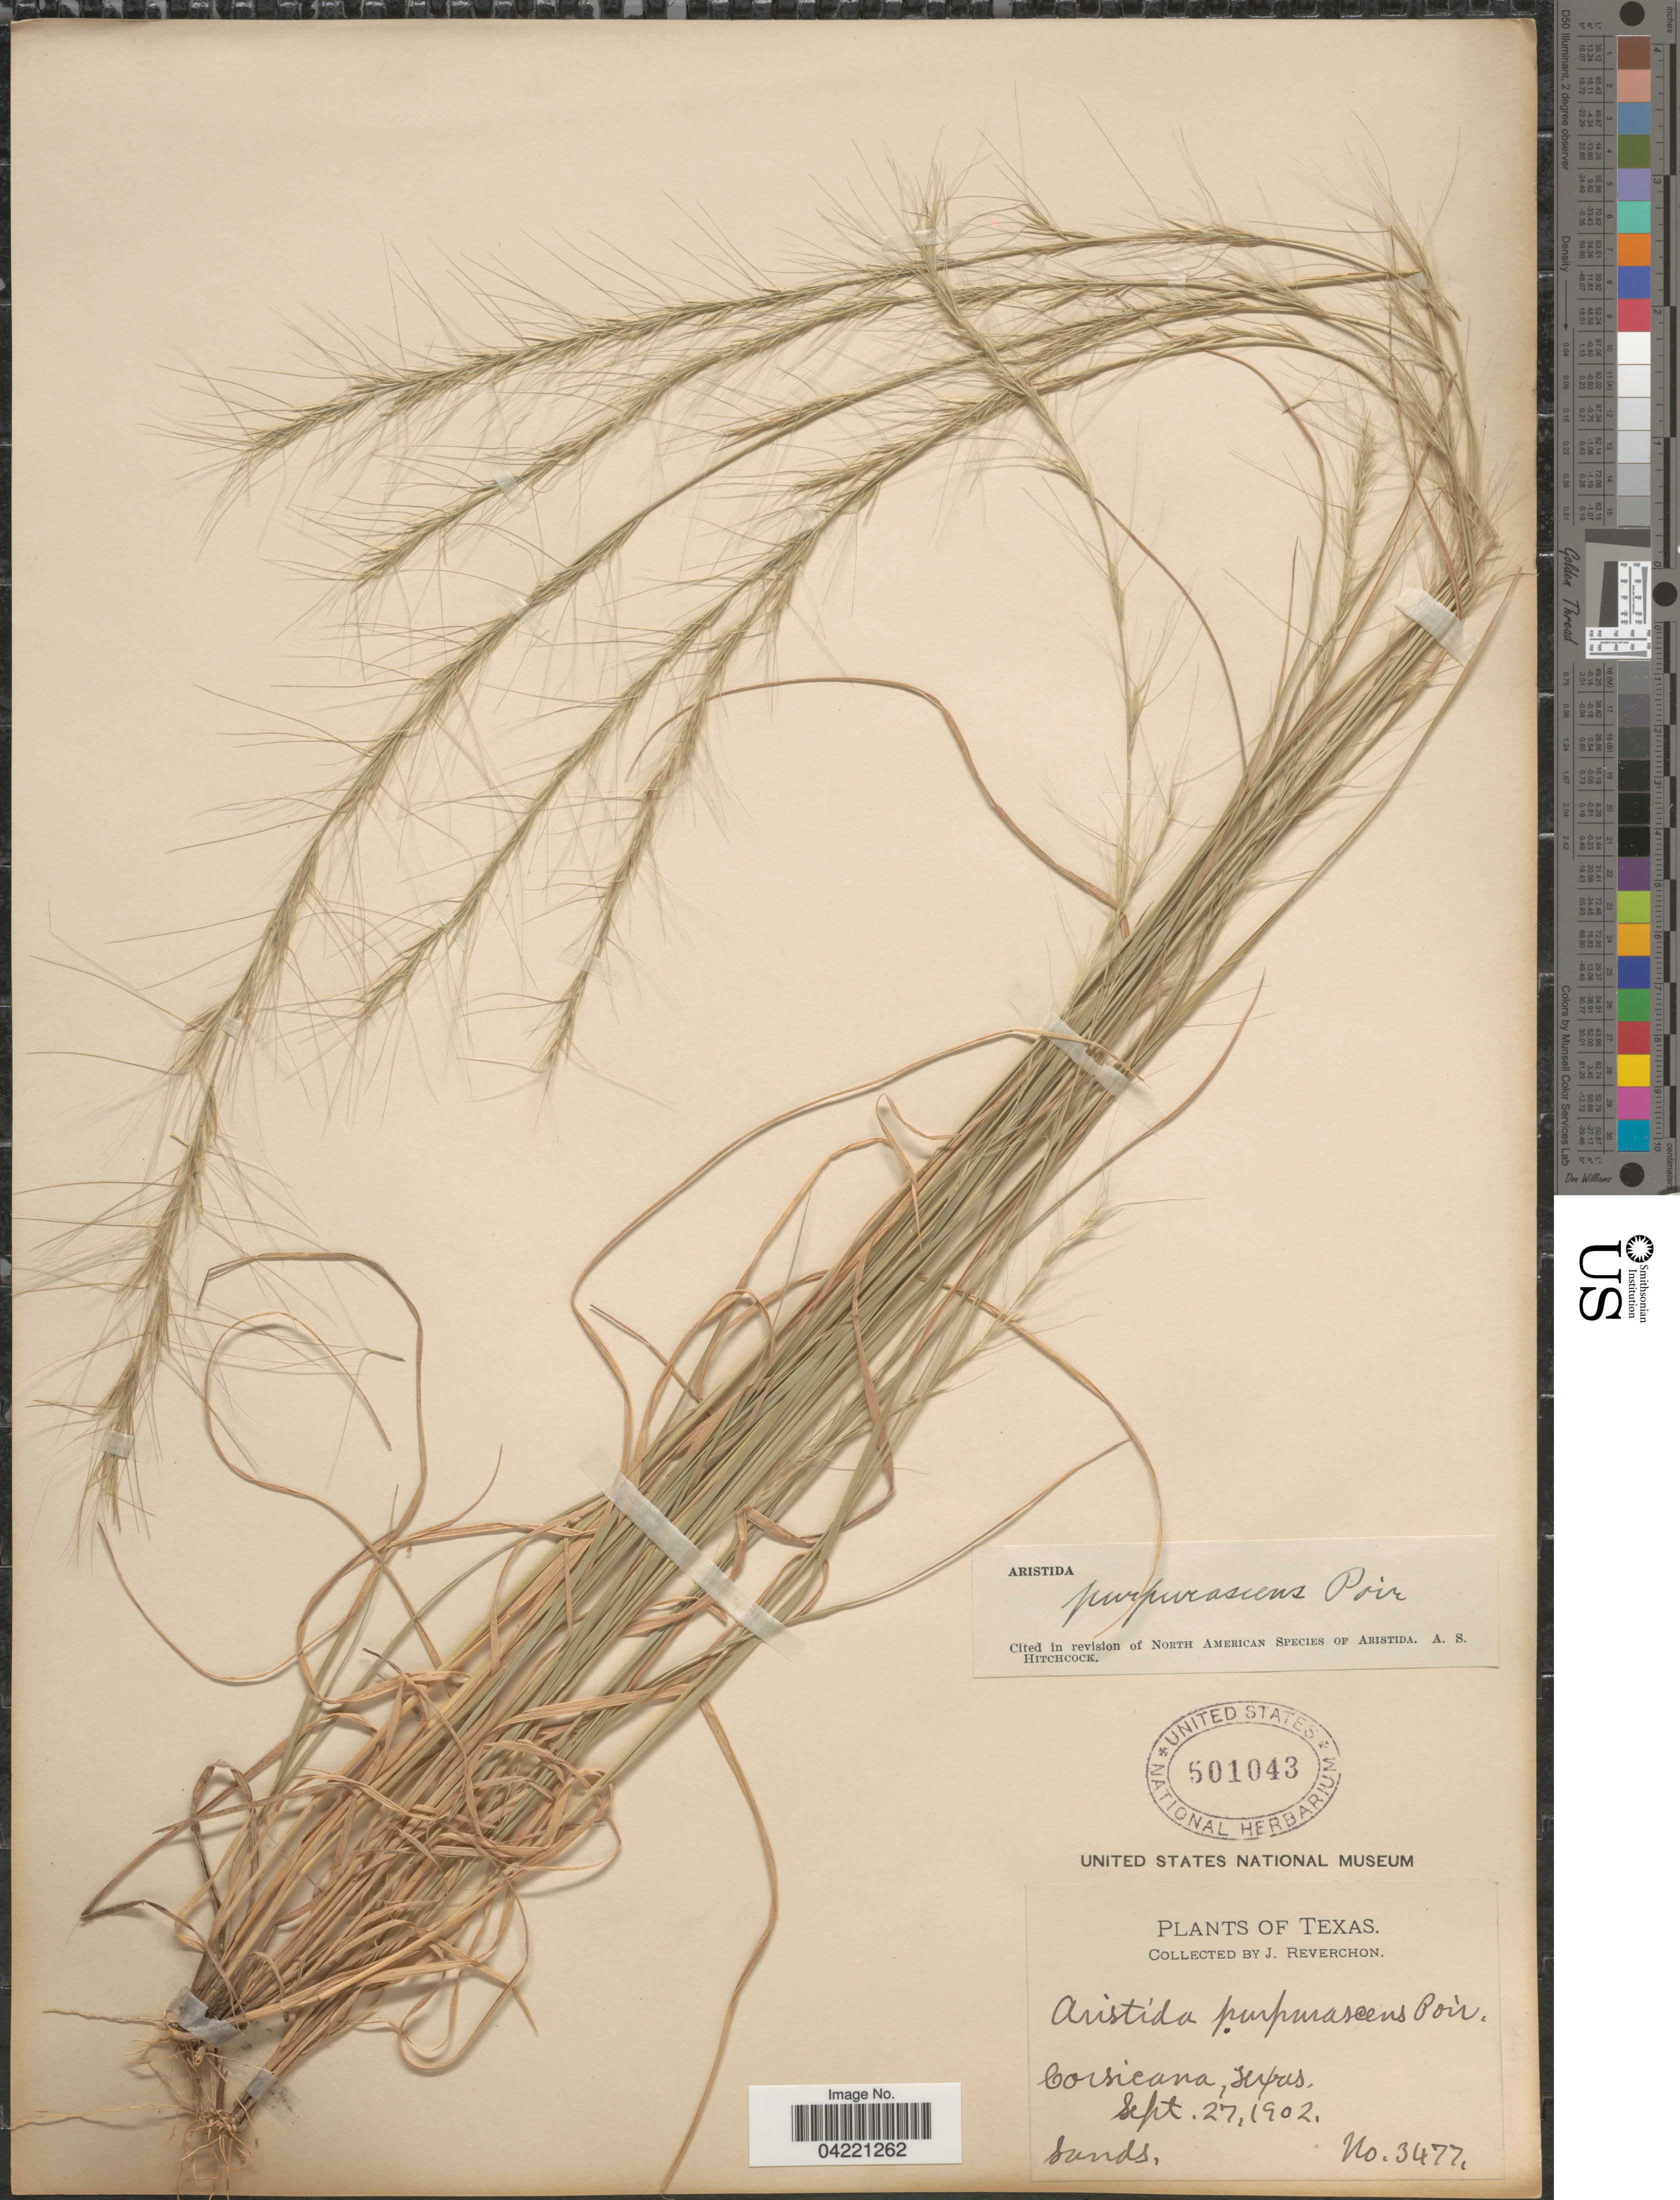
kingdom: Plantae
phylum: Tracheophyta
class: Liliopsida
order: Poales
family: Poaceae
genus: Aristida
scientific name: Aristida purpurascens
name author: Poir.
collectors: J. Reverchon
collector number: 3477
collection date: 1902-09-27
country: United States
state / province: Texas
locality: Corsicana.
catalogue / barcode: US 501043